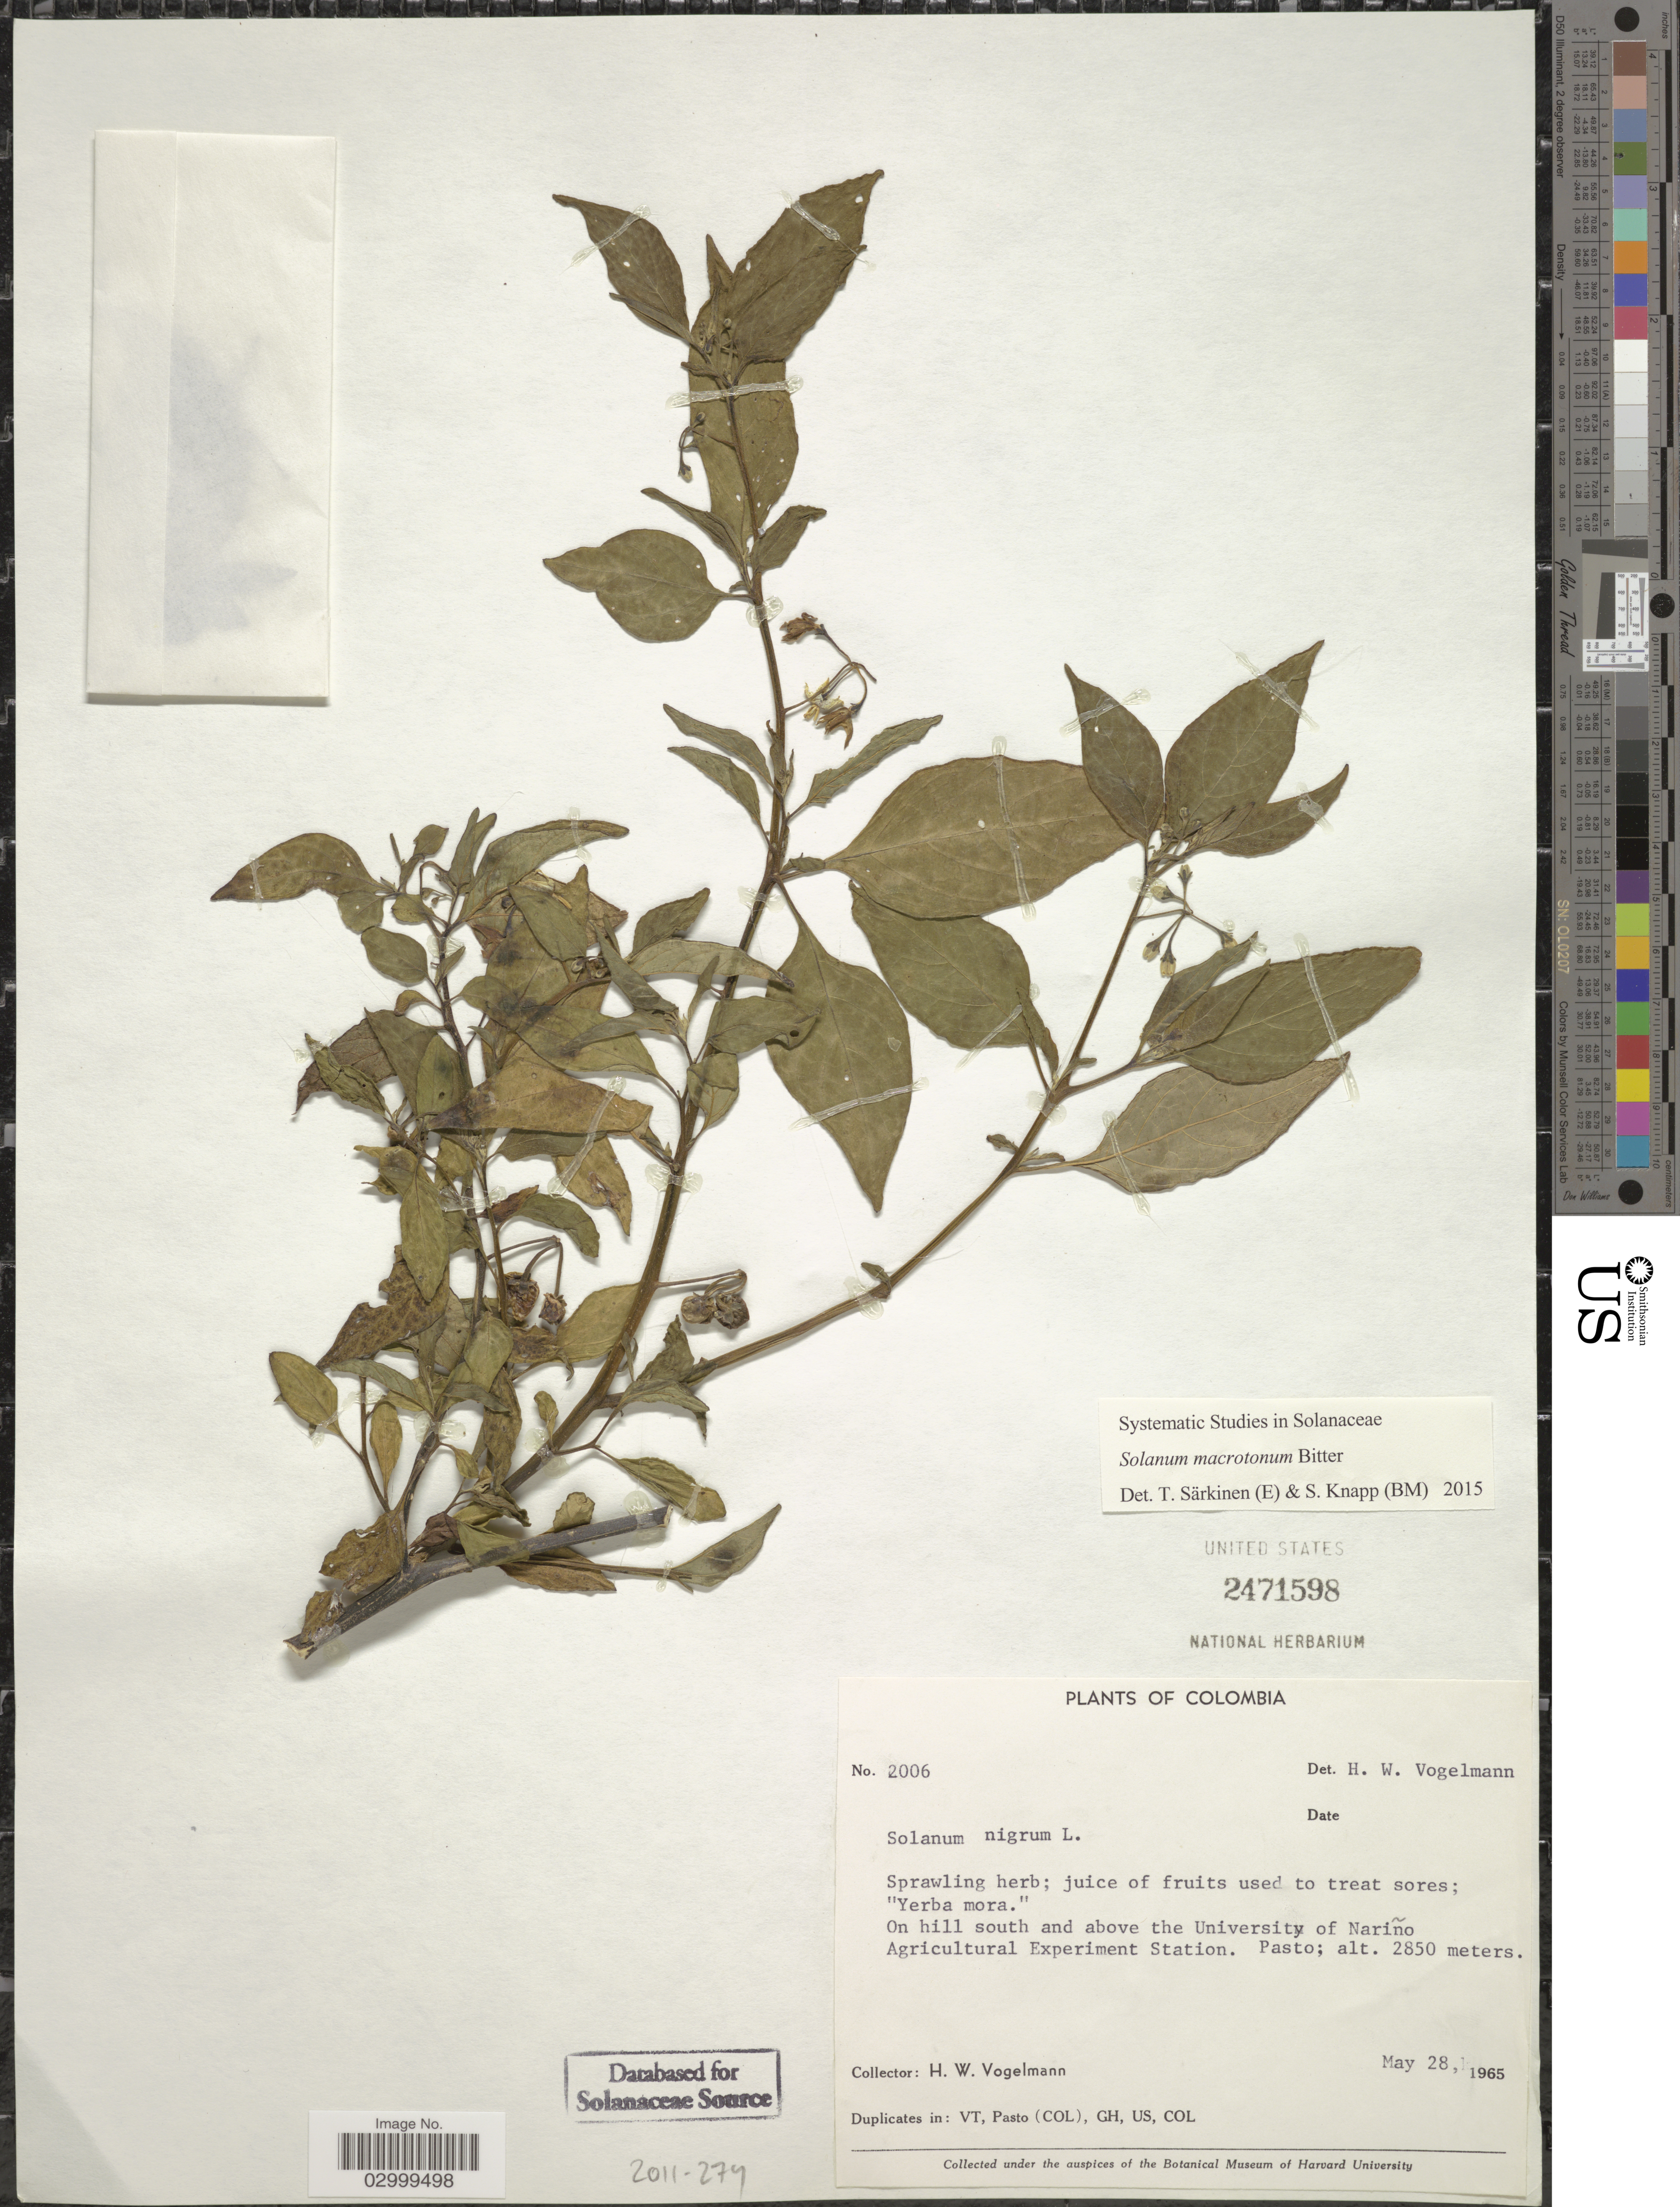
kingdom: Plantae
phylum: Tracheophyta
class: Magnoliopsida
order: Solanales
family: Solanaceae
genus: Solanum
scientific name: Solanum macrotonum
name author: Bitter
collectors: H. Vogelmann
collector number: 2006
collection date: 1965-05-28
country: Colombia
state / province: Nariño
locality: On hill south and above the University of Nariño Agricultural Experiment Station. Pasto.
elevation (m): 2850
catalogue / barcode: US 2471598